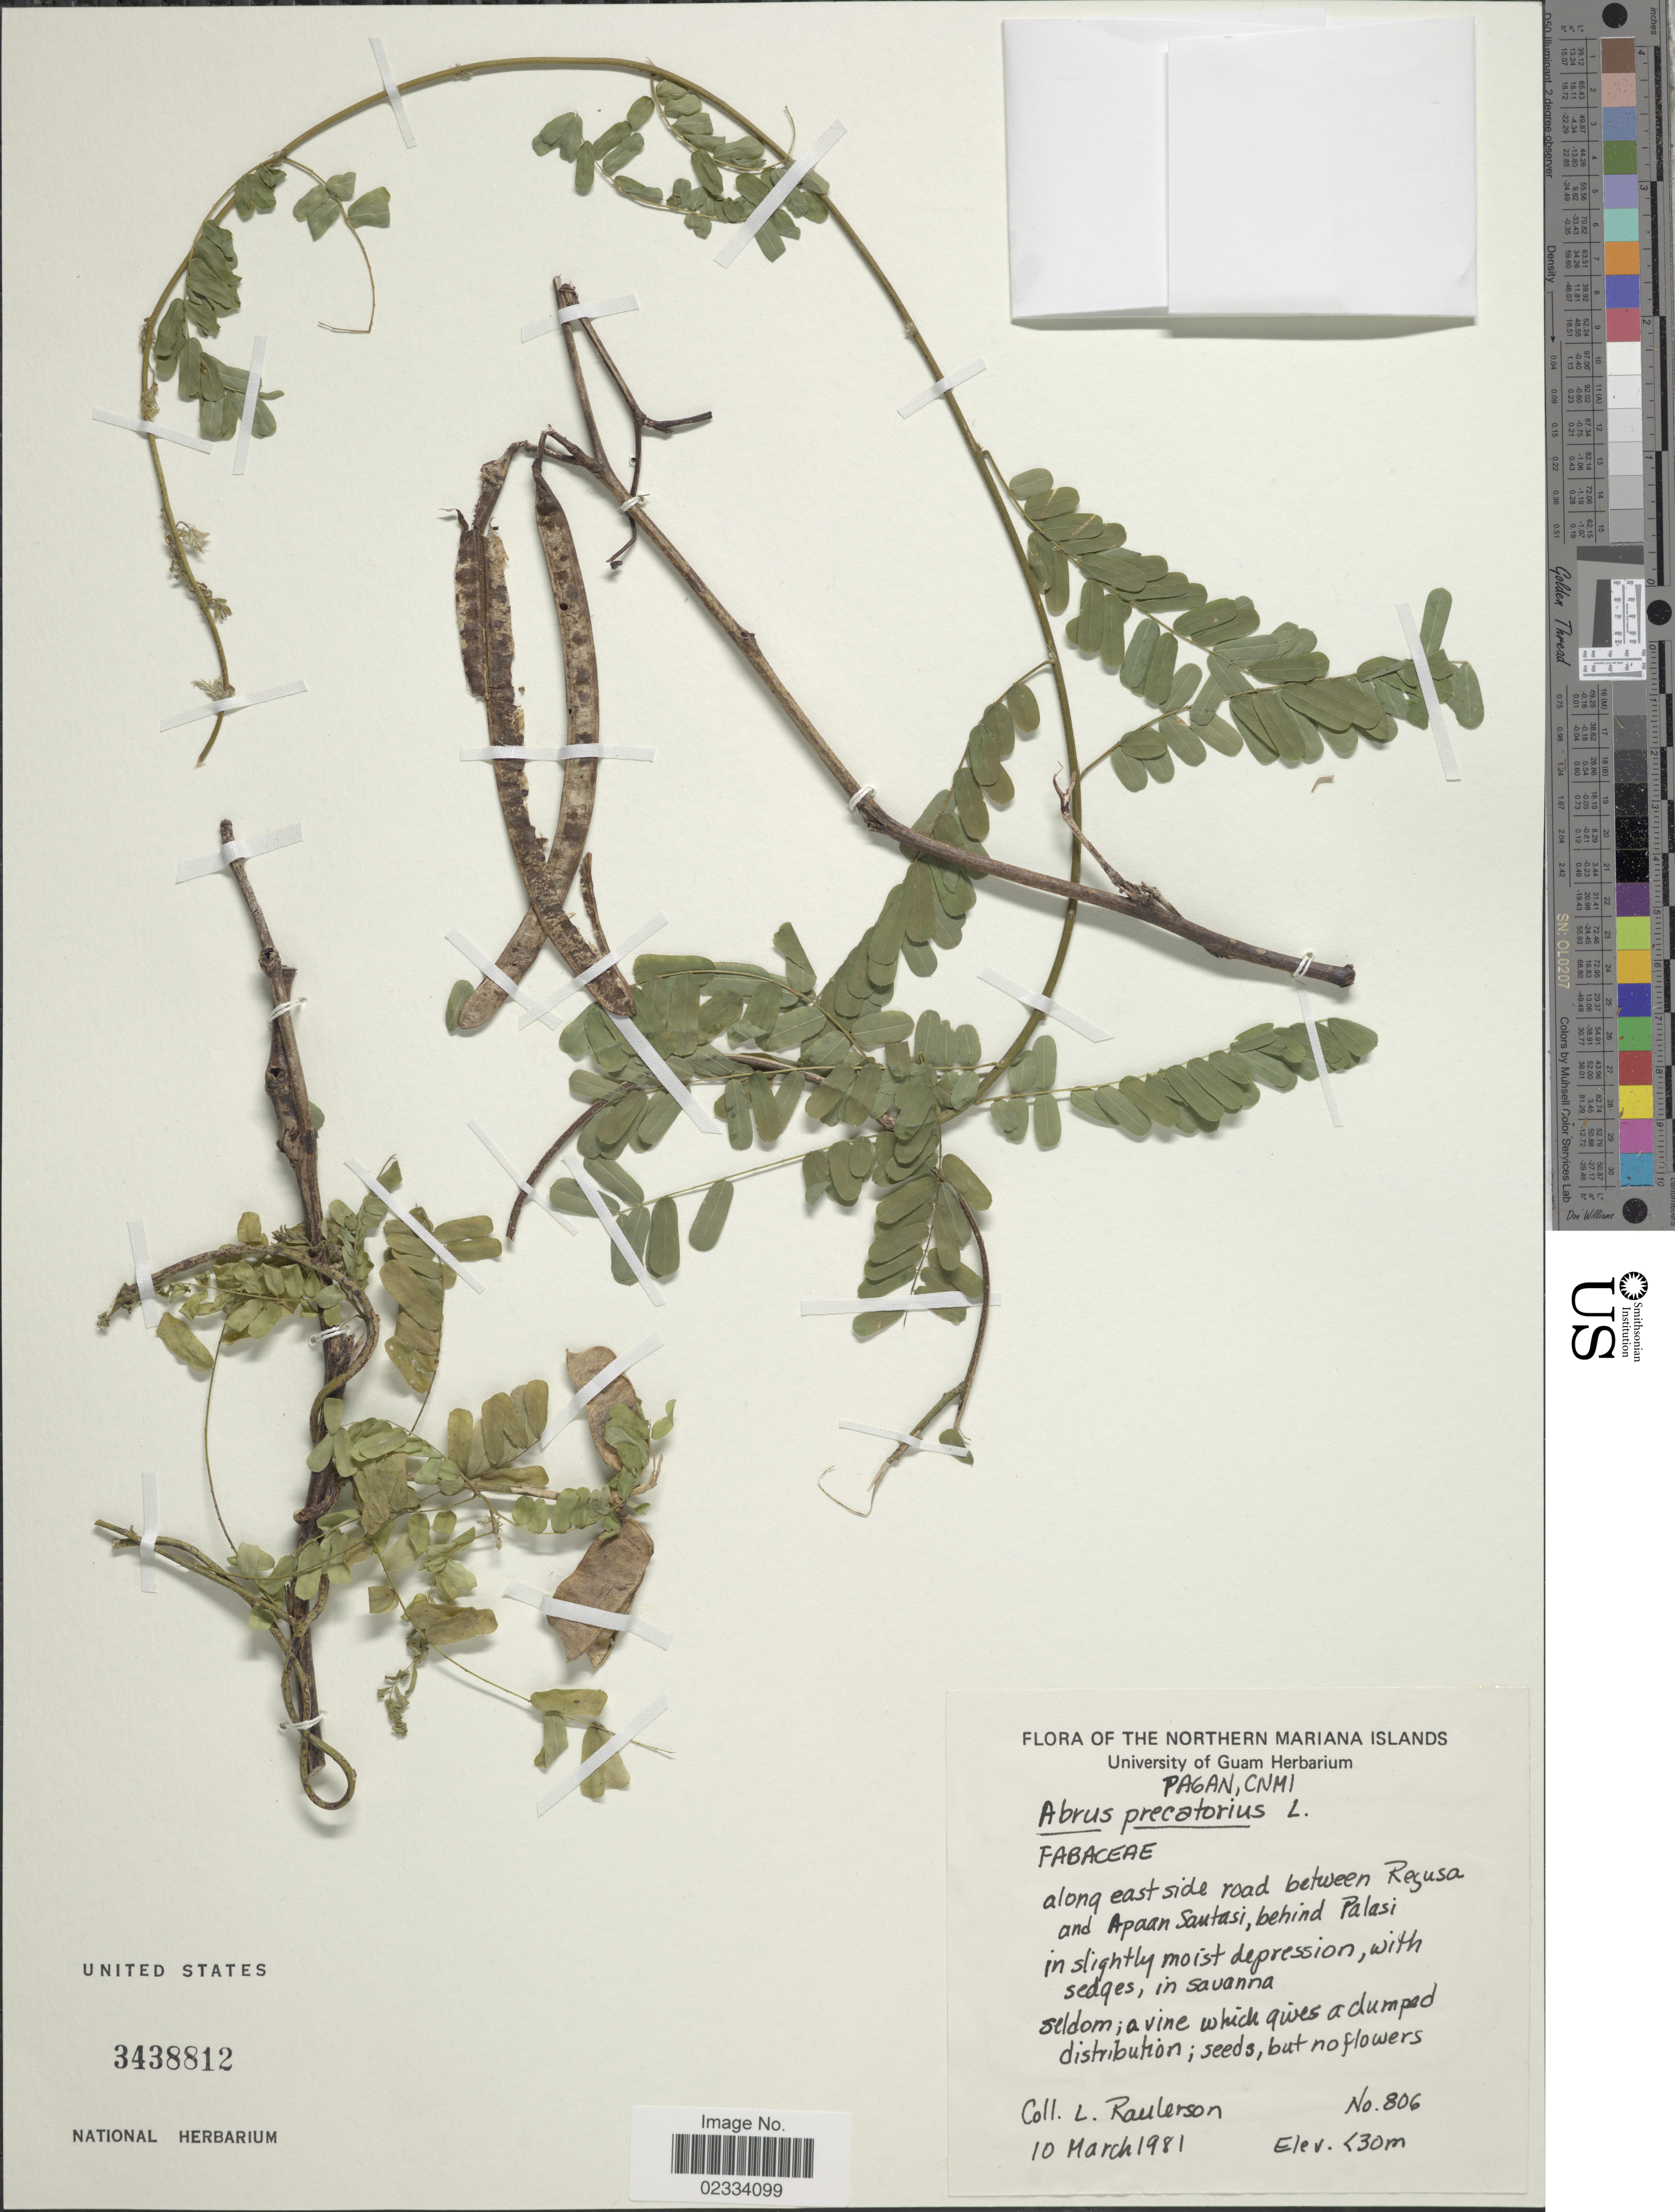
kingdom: Plantae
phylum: Tracheophyta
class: Magnoliopsida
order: Fabales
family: Fabaceae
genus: Abrus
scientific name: Abrus precatorius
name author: L.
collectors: L. Raulerson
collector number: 806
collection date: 1981-03-10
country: Northern Mariana Islands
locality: Pagan, CNMI. Along east side road between Recusa and Apaan Santasi, behind Palasi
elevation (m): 30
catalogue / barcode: US 3438812